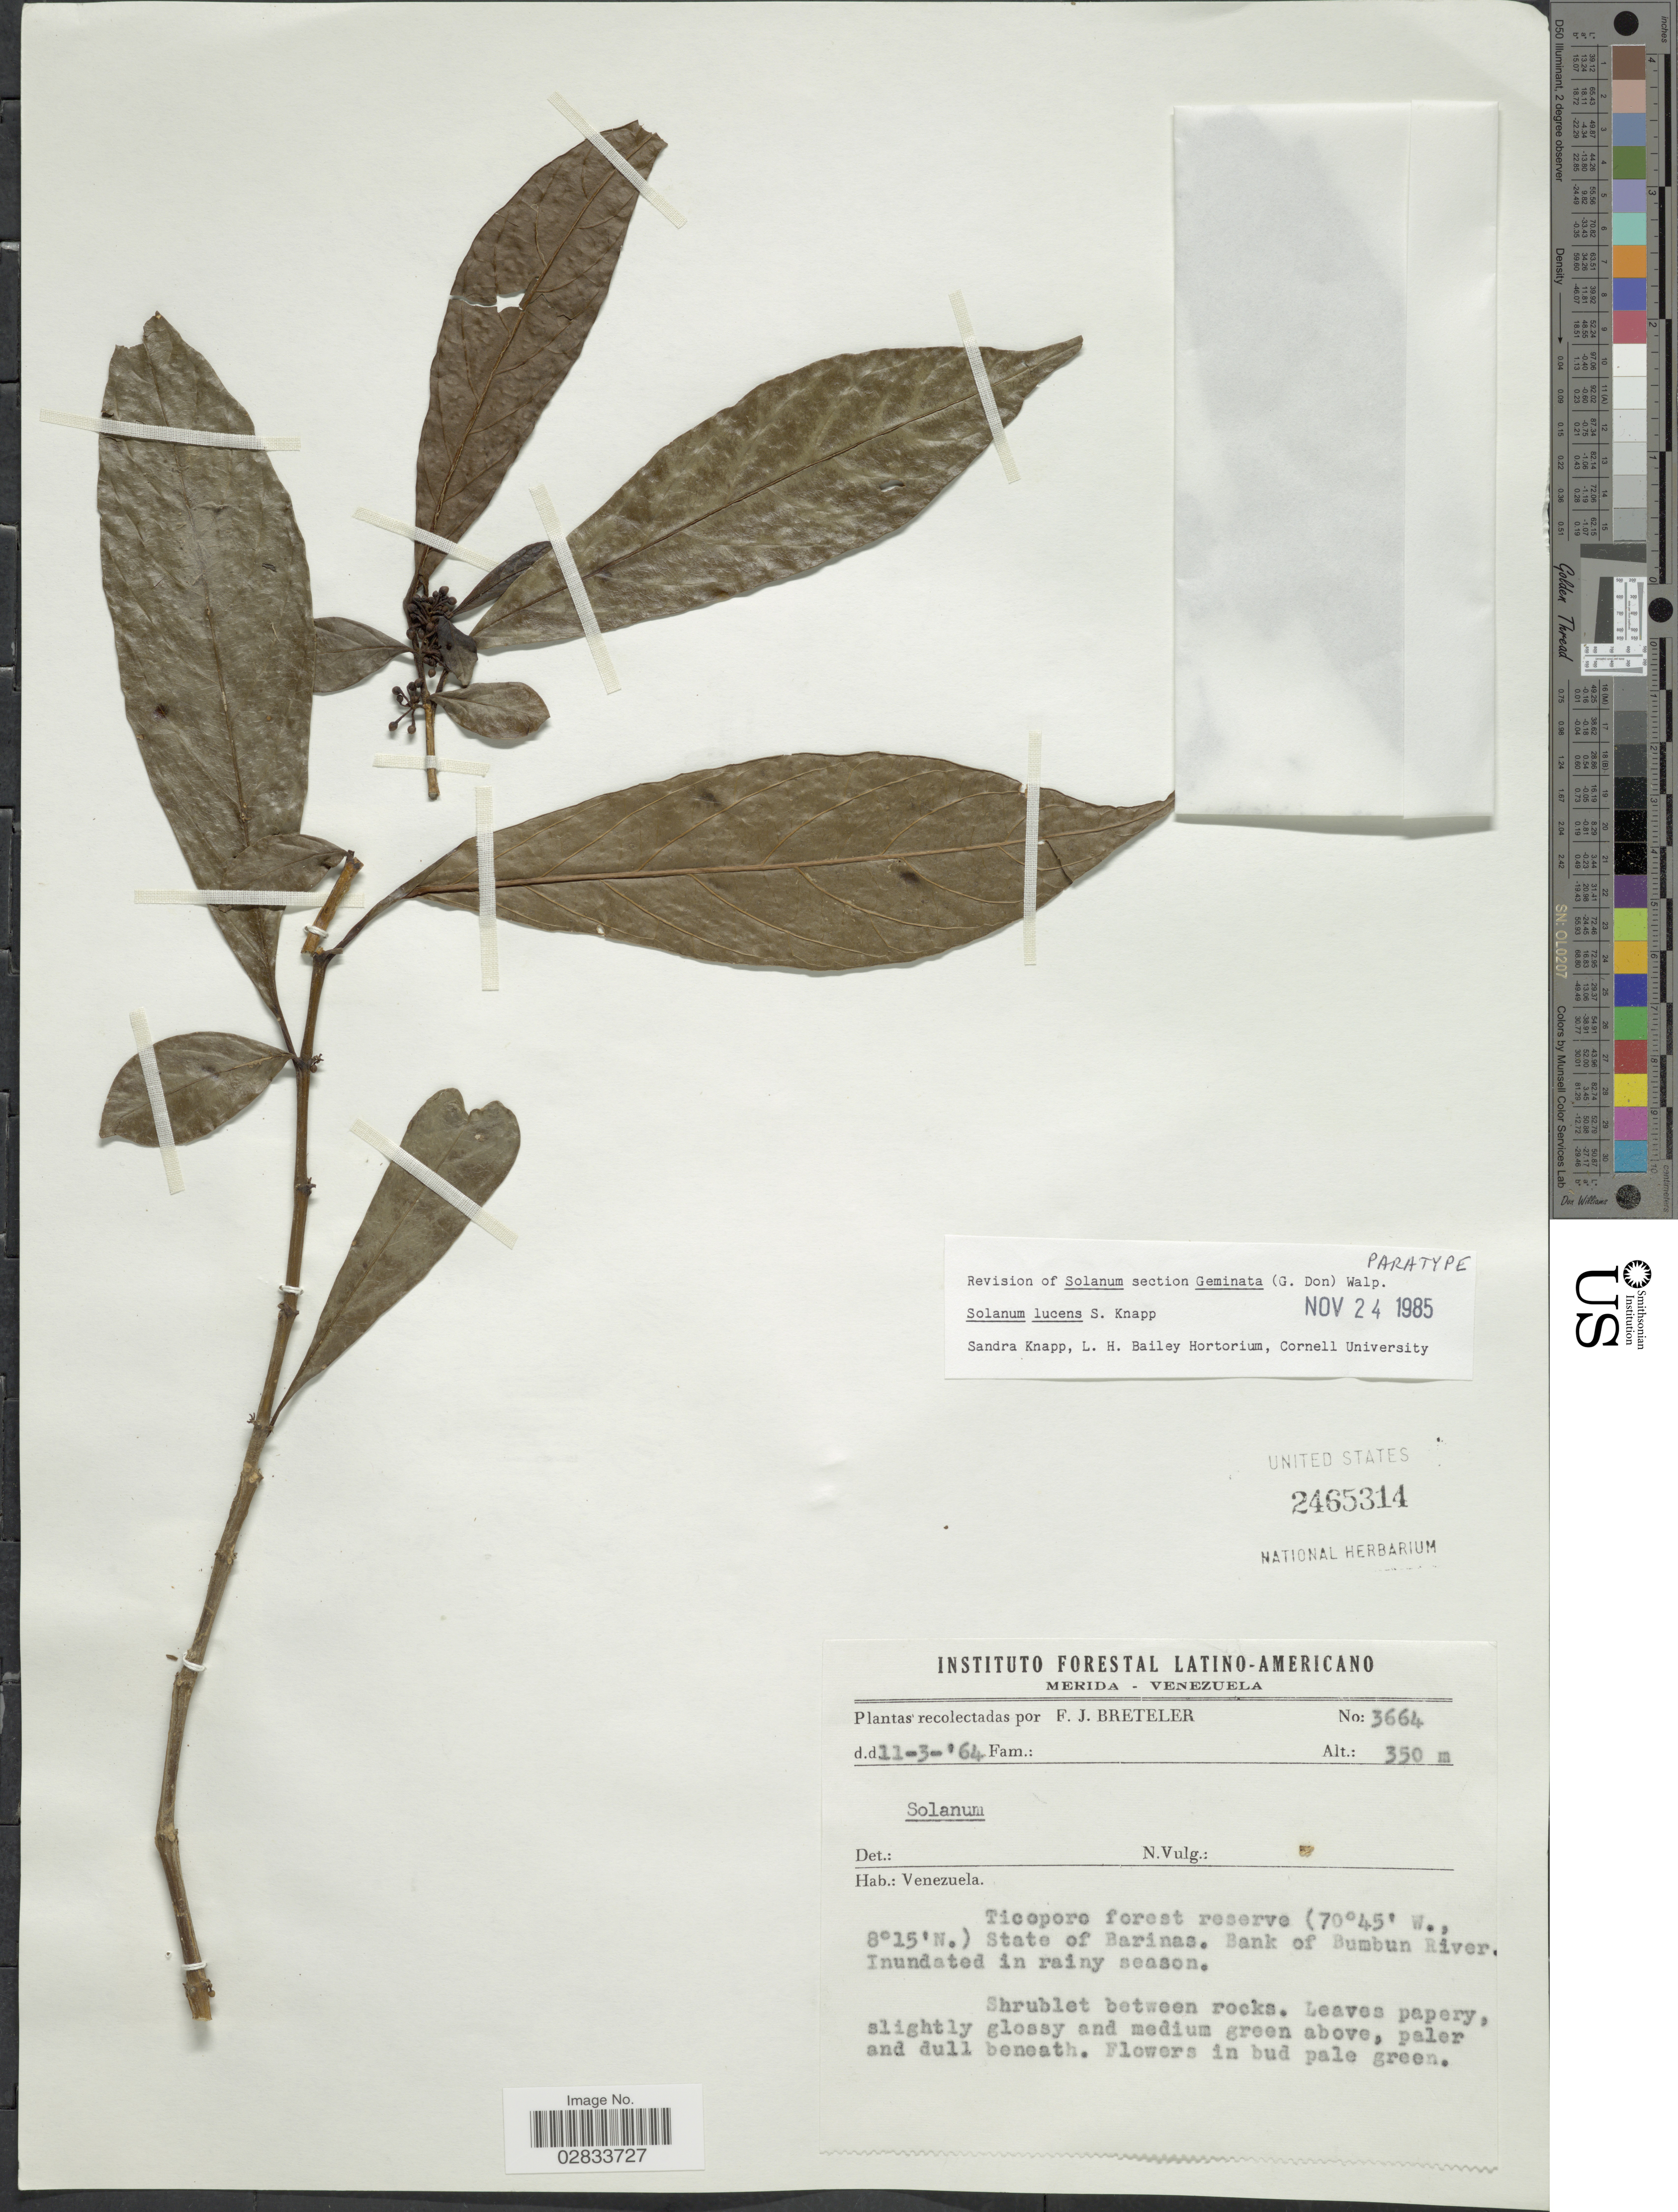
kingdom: Plantae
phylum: Tracheophyta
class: Magnoliopsida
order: Solanales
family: Solanaceae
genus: Solanum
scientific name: Solanum lucens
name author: S. Knapp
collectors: F. J. Breteler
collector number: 3664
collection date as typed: Transcribed d/m/y: 11/3/64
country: Venezuela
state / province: Barinas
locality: Ticoporo forest reserve, State of Barinas, Bank of Bumbun River.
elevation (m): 350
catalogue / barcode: US 2465314